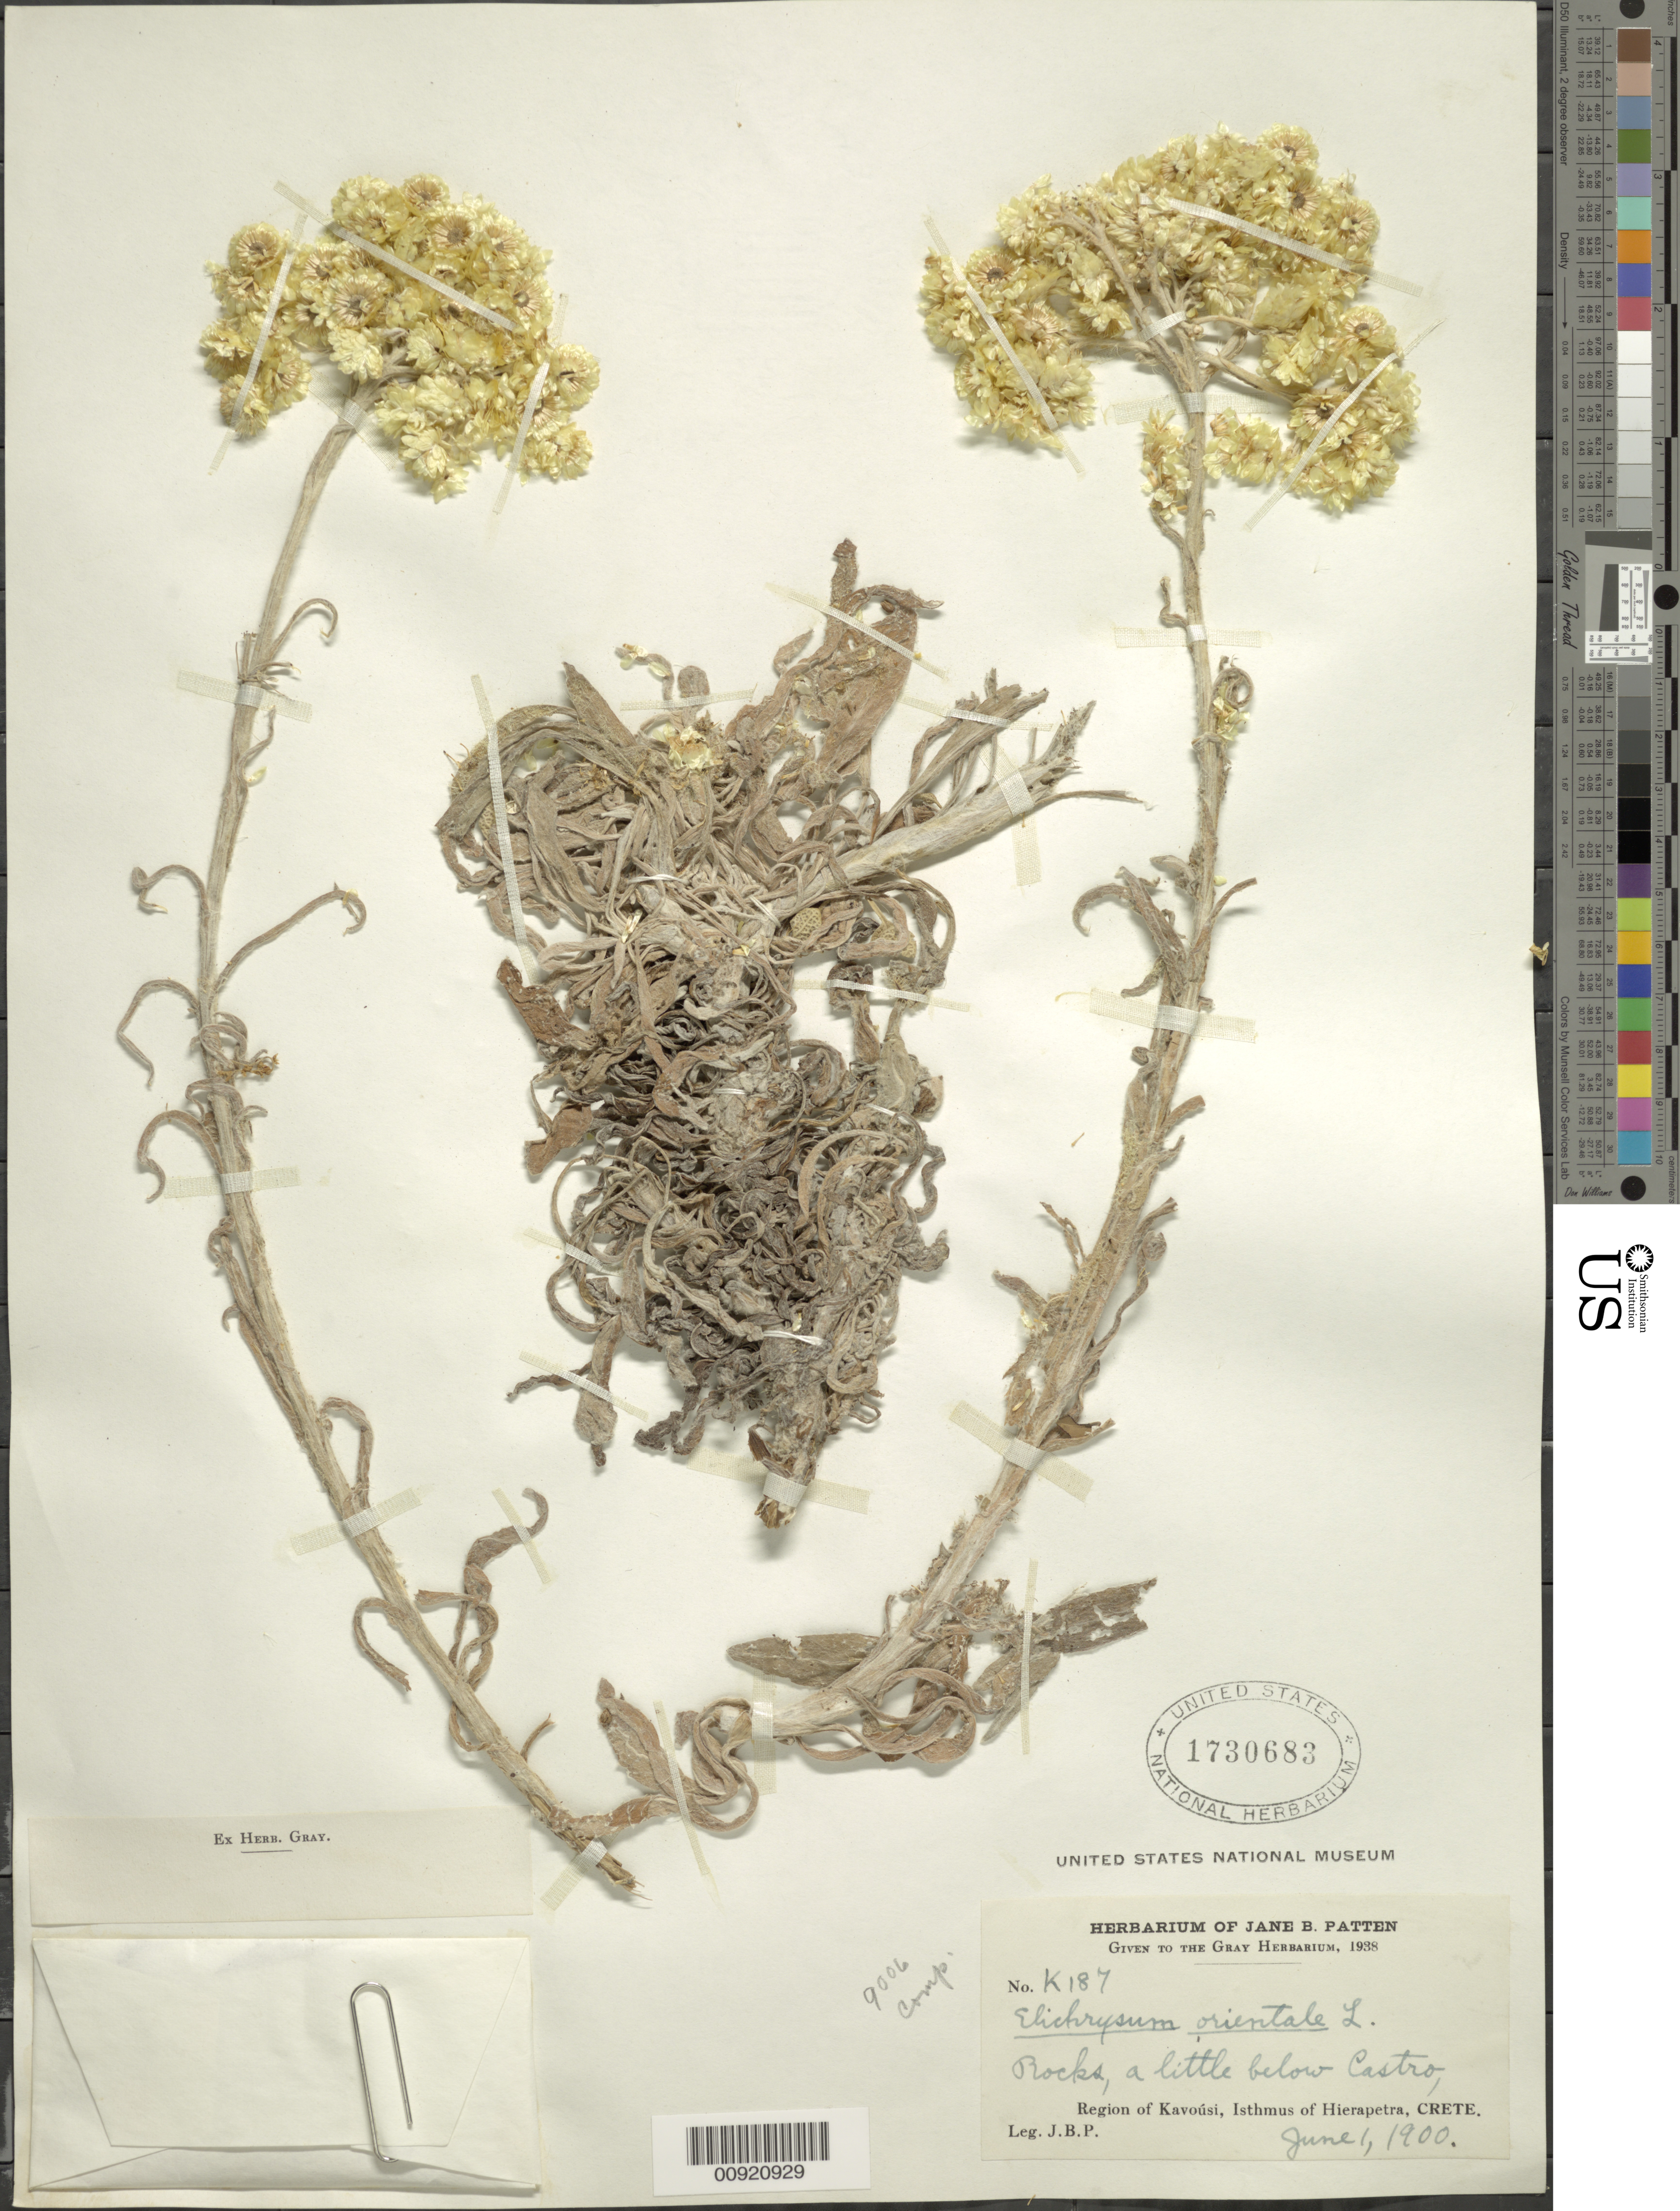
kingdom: Plantae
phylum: Tracheophyta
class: Magnoliopsida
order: Asterales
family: Asteraceae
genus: Helichrysum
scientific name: Helichrysum orientale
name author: Gaertn.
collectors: Patten, J.B.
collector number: K187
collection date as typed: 01 Jun 1900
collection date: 1900-06-01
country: Greece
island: Crete I.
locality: Rocks, a little below Castro, Region of Kavousi, Isthmus of Hierapetra, Crete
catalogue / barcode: US 1730683